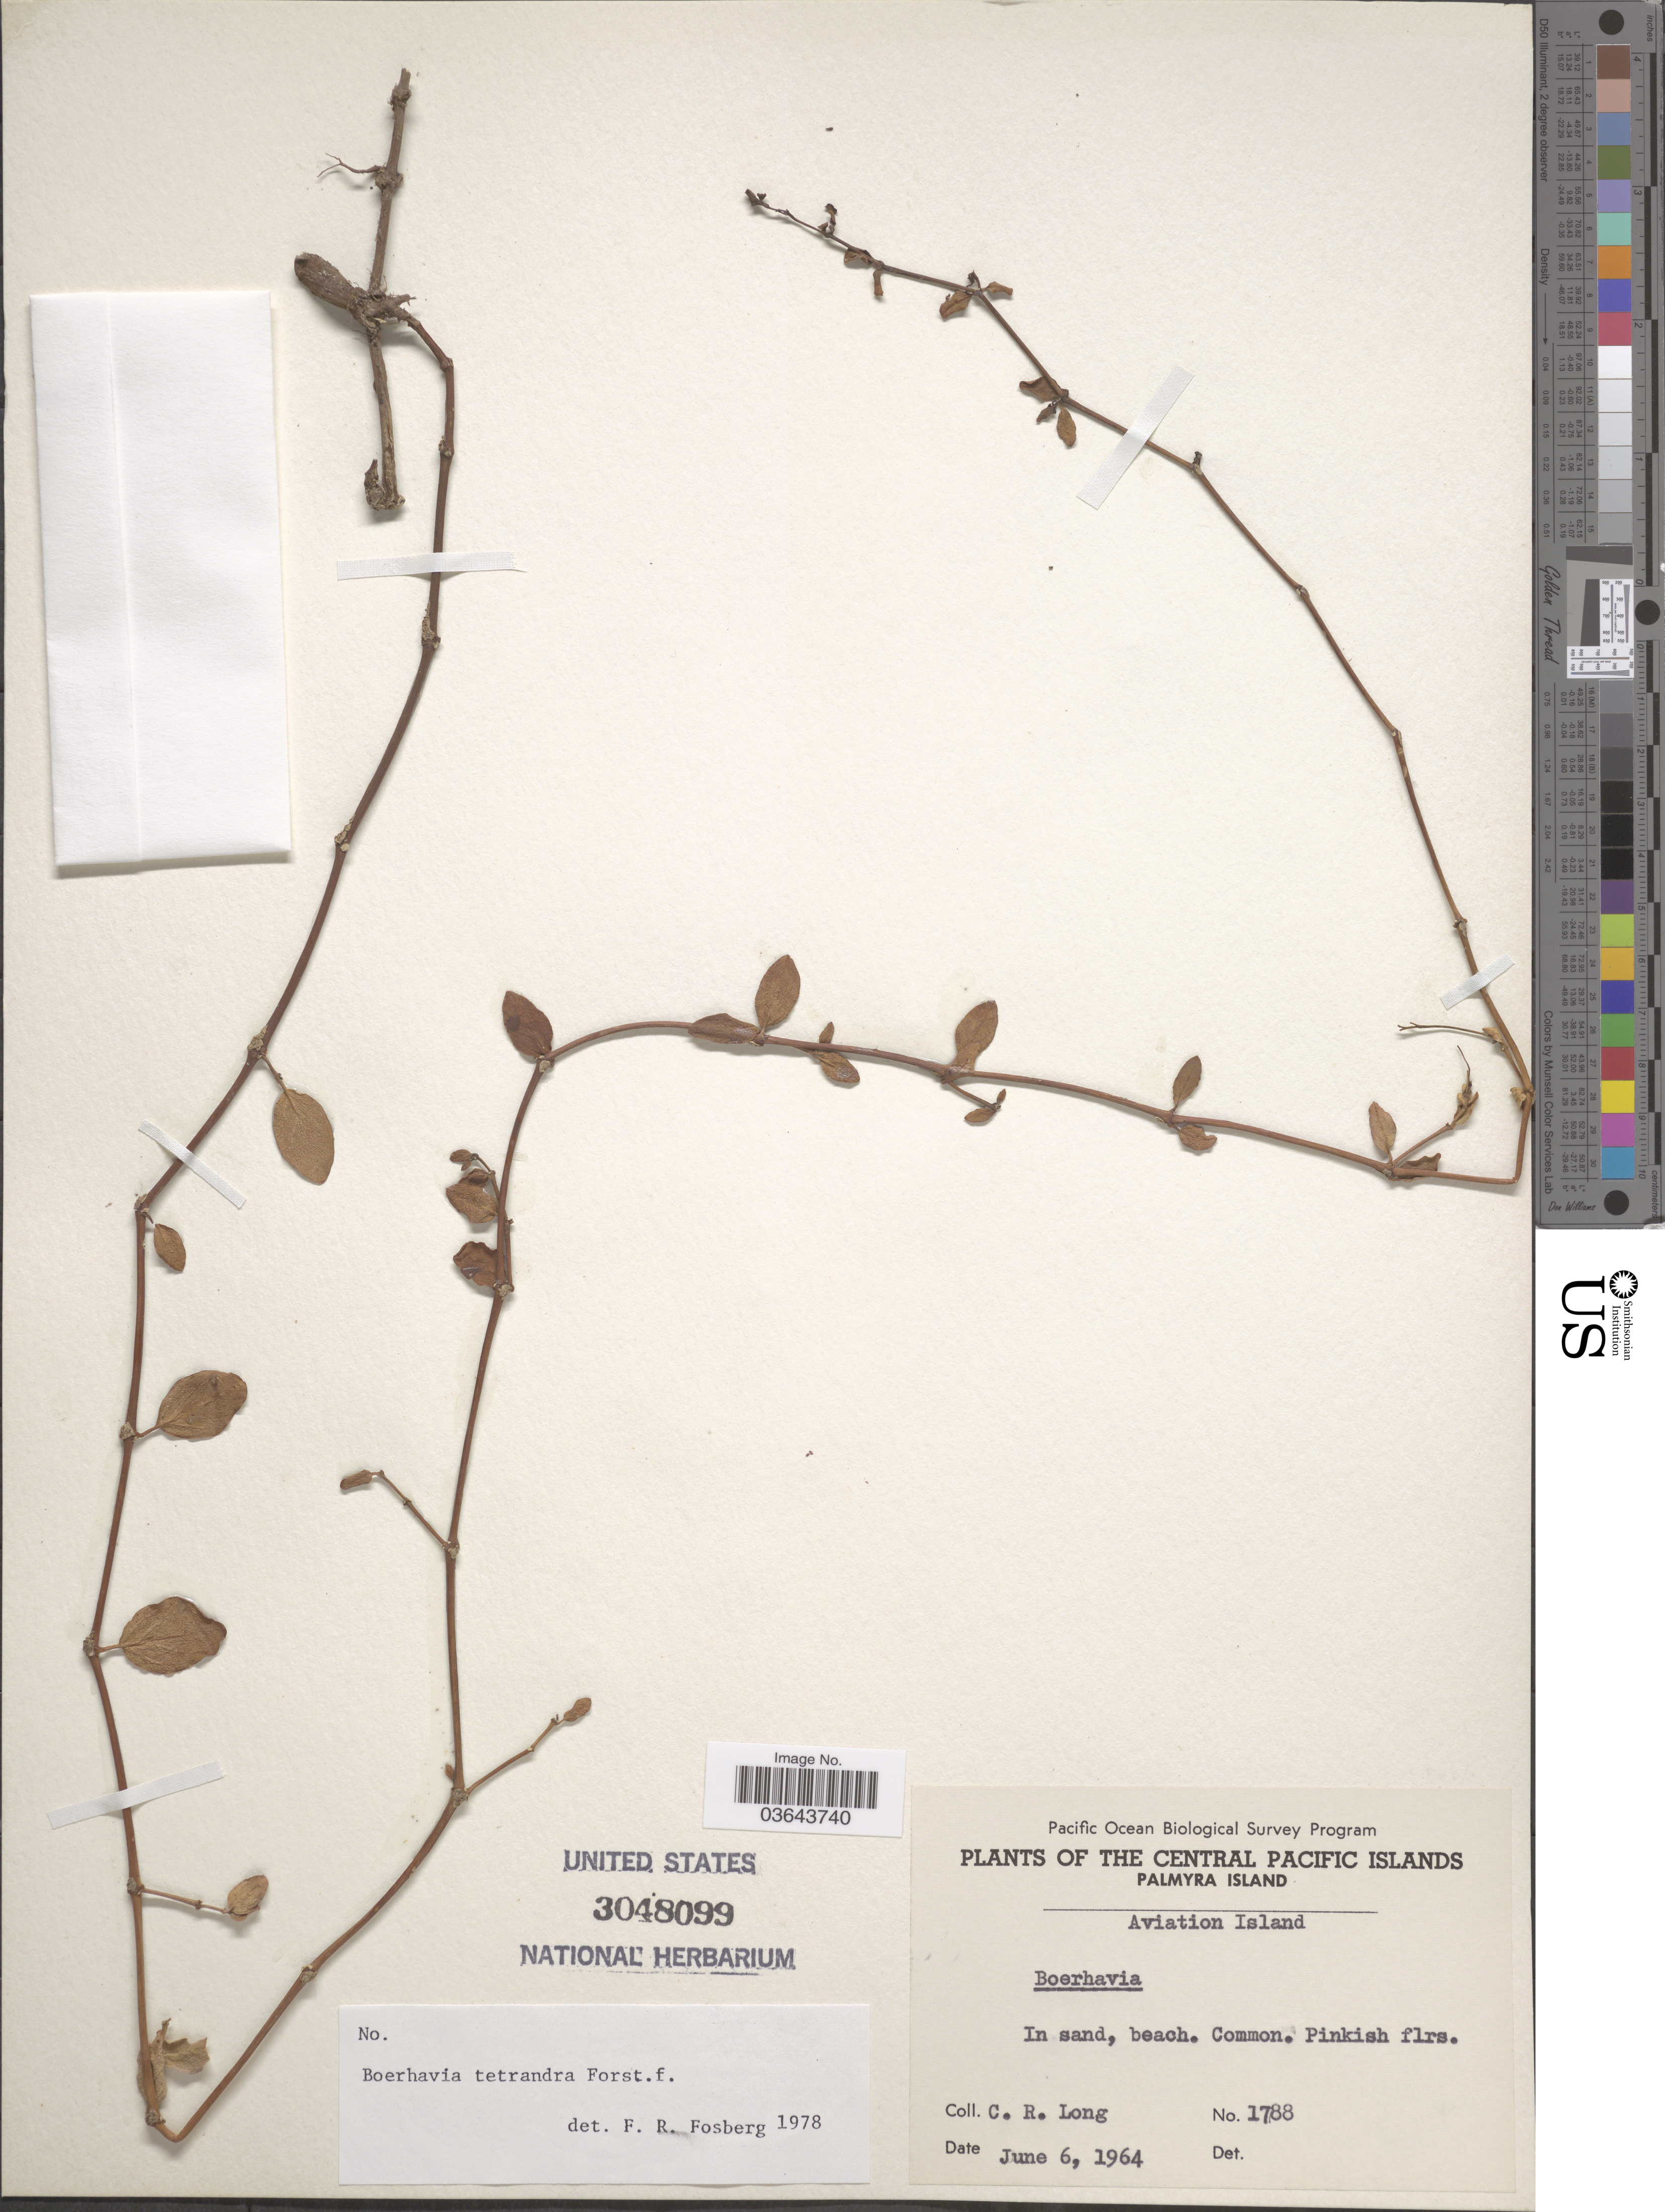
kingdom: Plantae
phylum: Tracheophyta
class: Magnoliopsida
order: Caryophyllales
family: Nyctaginaceae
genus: Boerhavia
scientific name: Boerhavia tetrandra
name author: G. Forst.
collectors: C. R. Long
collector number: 1788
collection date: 1964-06-06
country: U.S. Administered Pacific Islands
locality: The Central Pacific Islands. Palmyra Island. Aviation Island.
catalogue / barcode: US 3048099